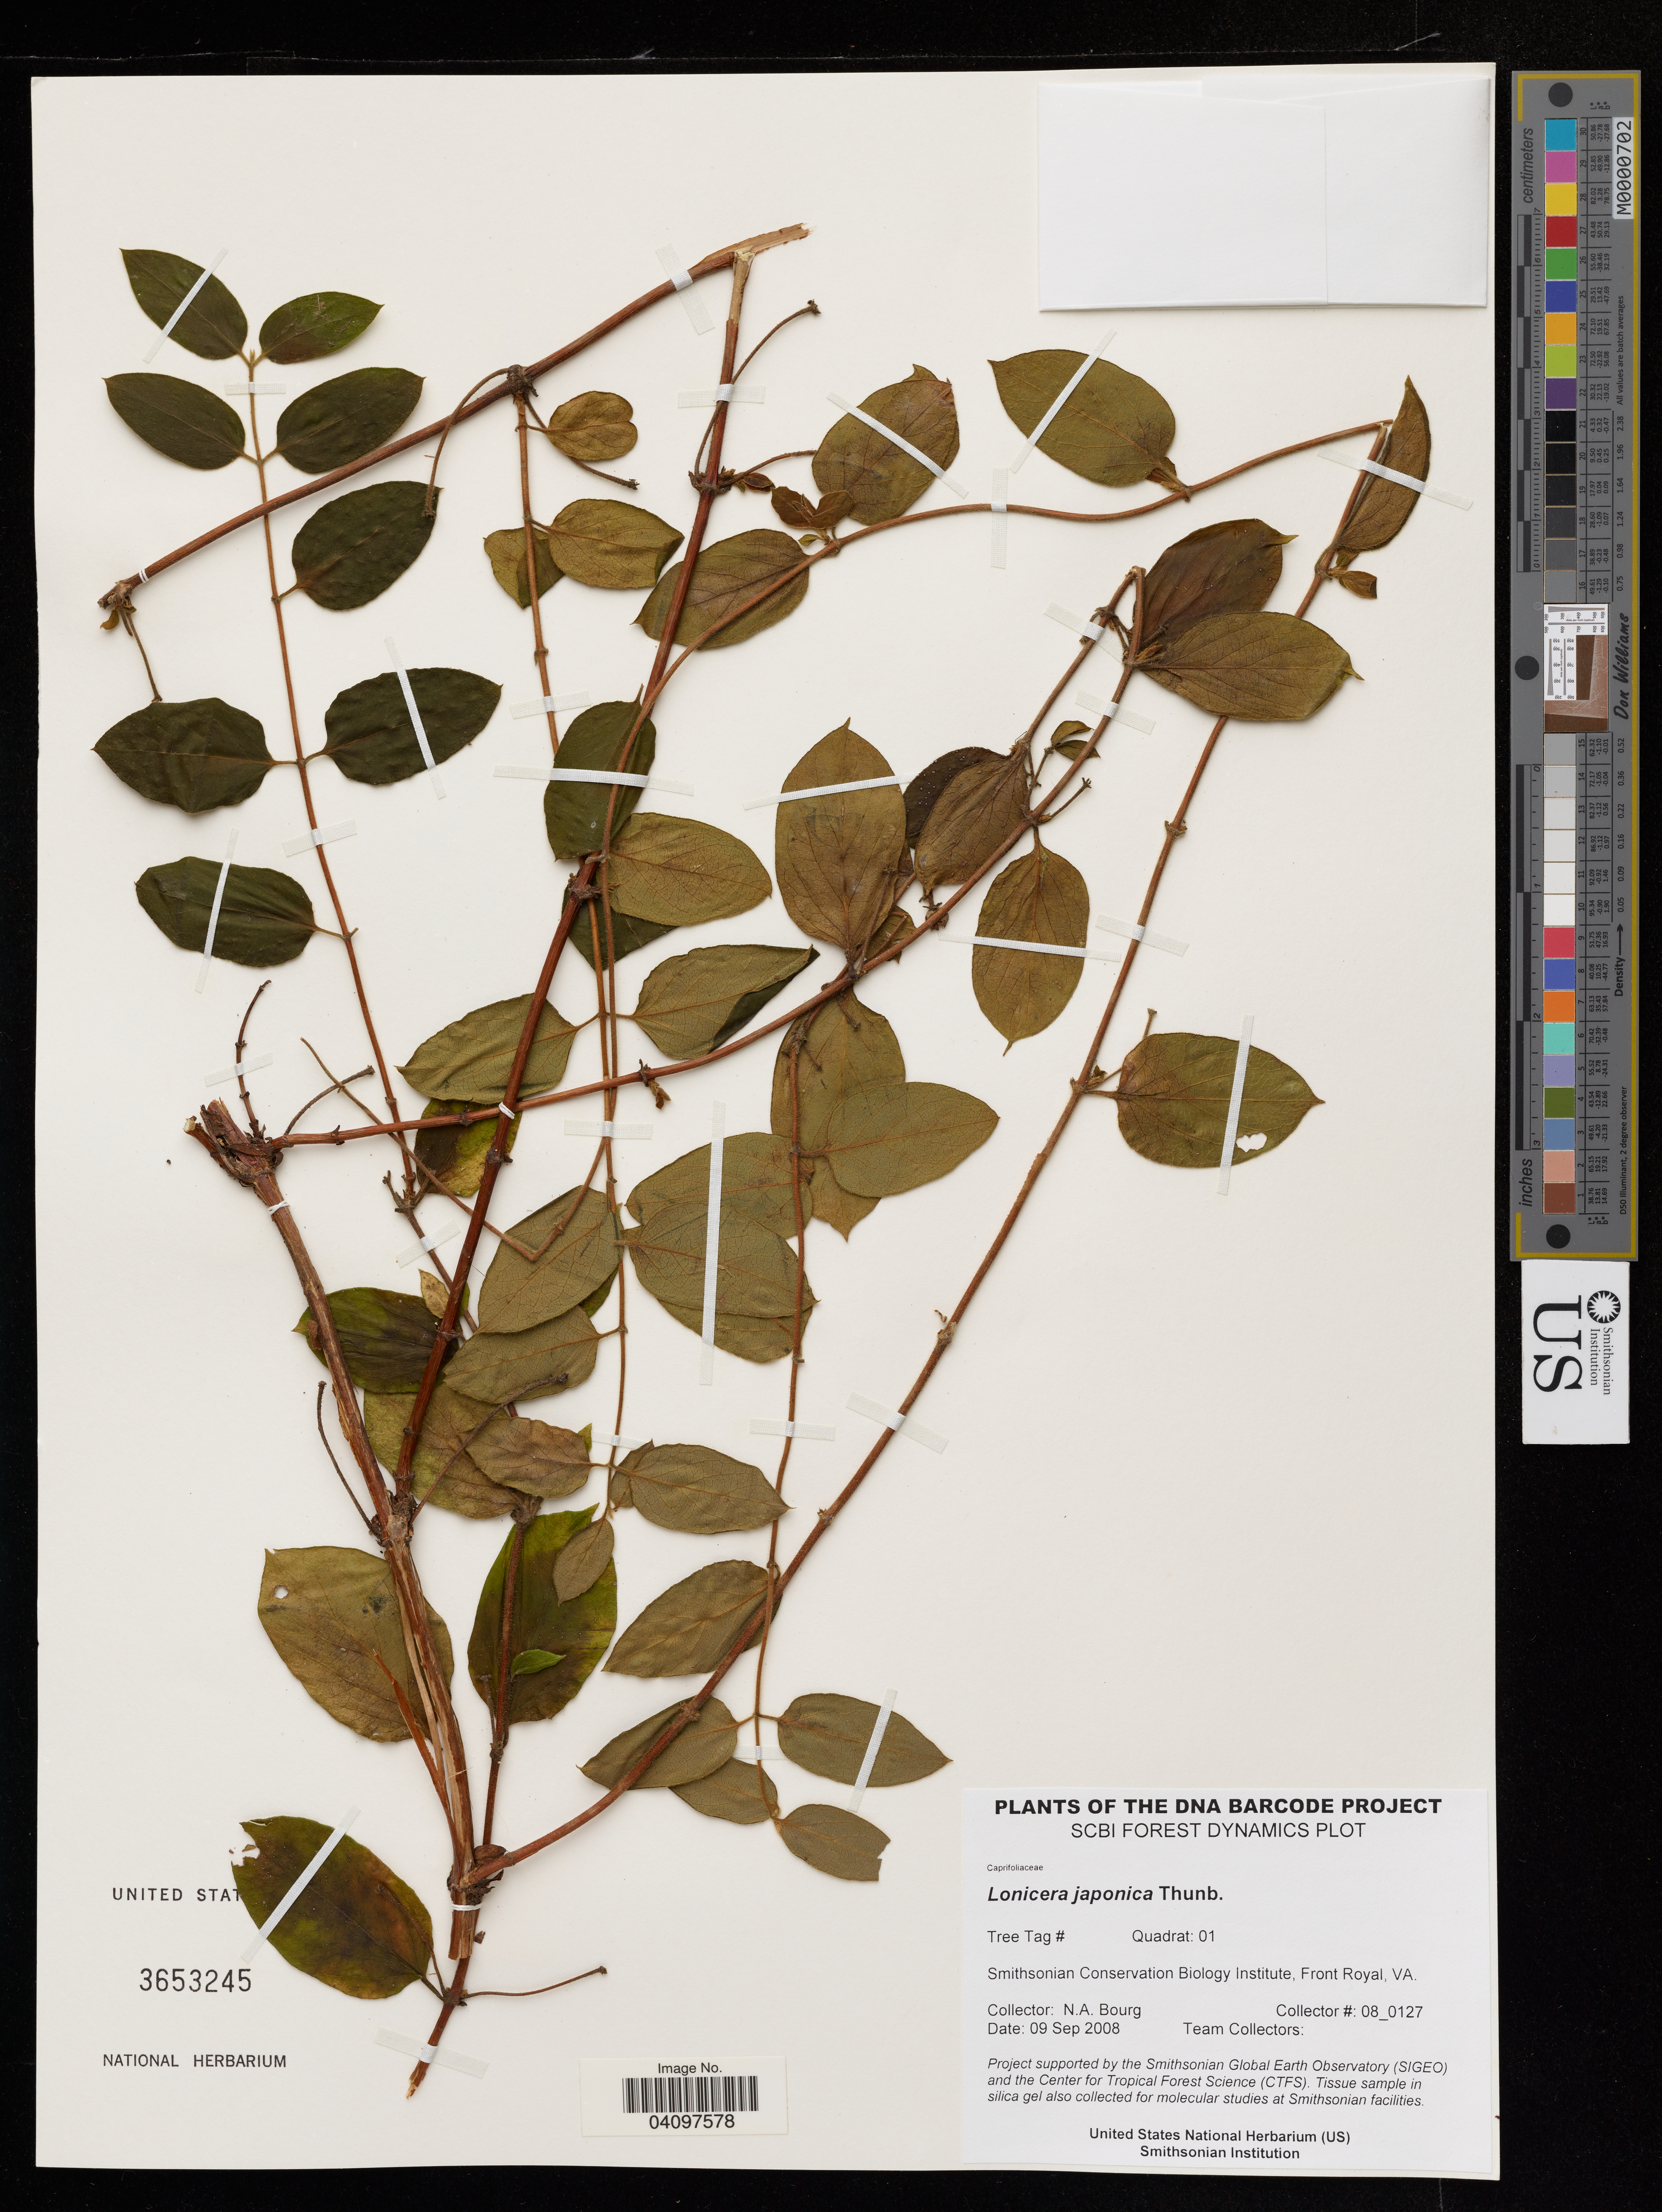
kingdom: Plantae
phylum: Tracheophyta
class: Magnoliopsida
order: Dipsacales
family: Caprifoliaceae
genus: Lonicera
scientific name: Lonicera japonica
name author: Thunb.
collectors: N. A. Bourg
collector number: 08_0127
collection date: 2008-08-09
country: United States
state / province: Virginia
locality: Smithsonian Conservation Biology Institute, Front Royal.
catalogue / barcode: US 3653245